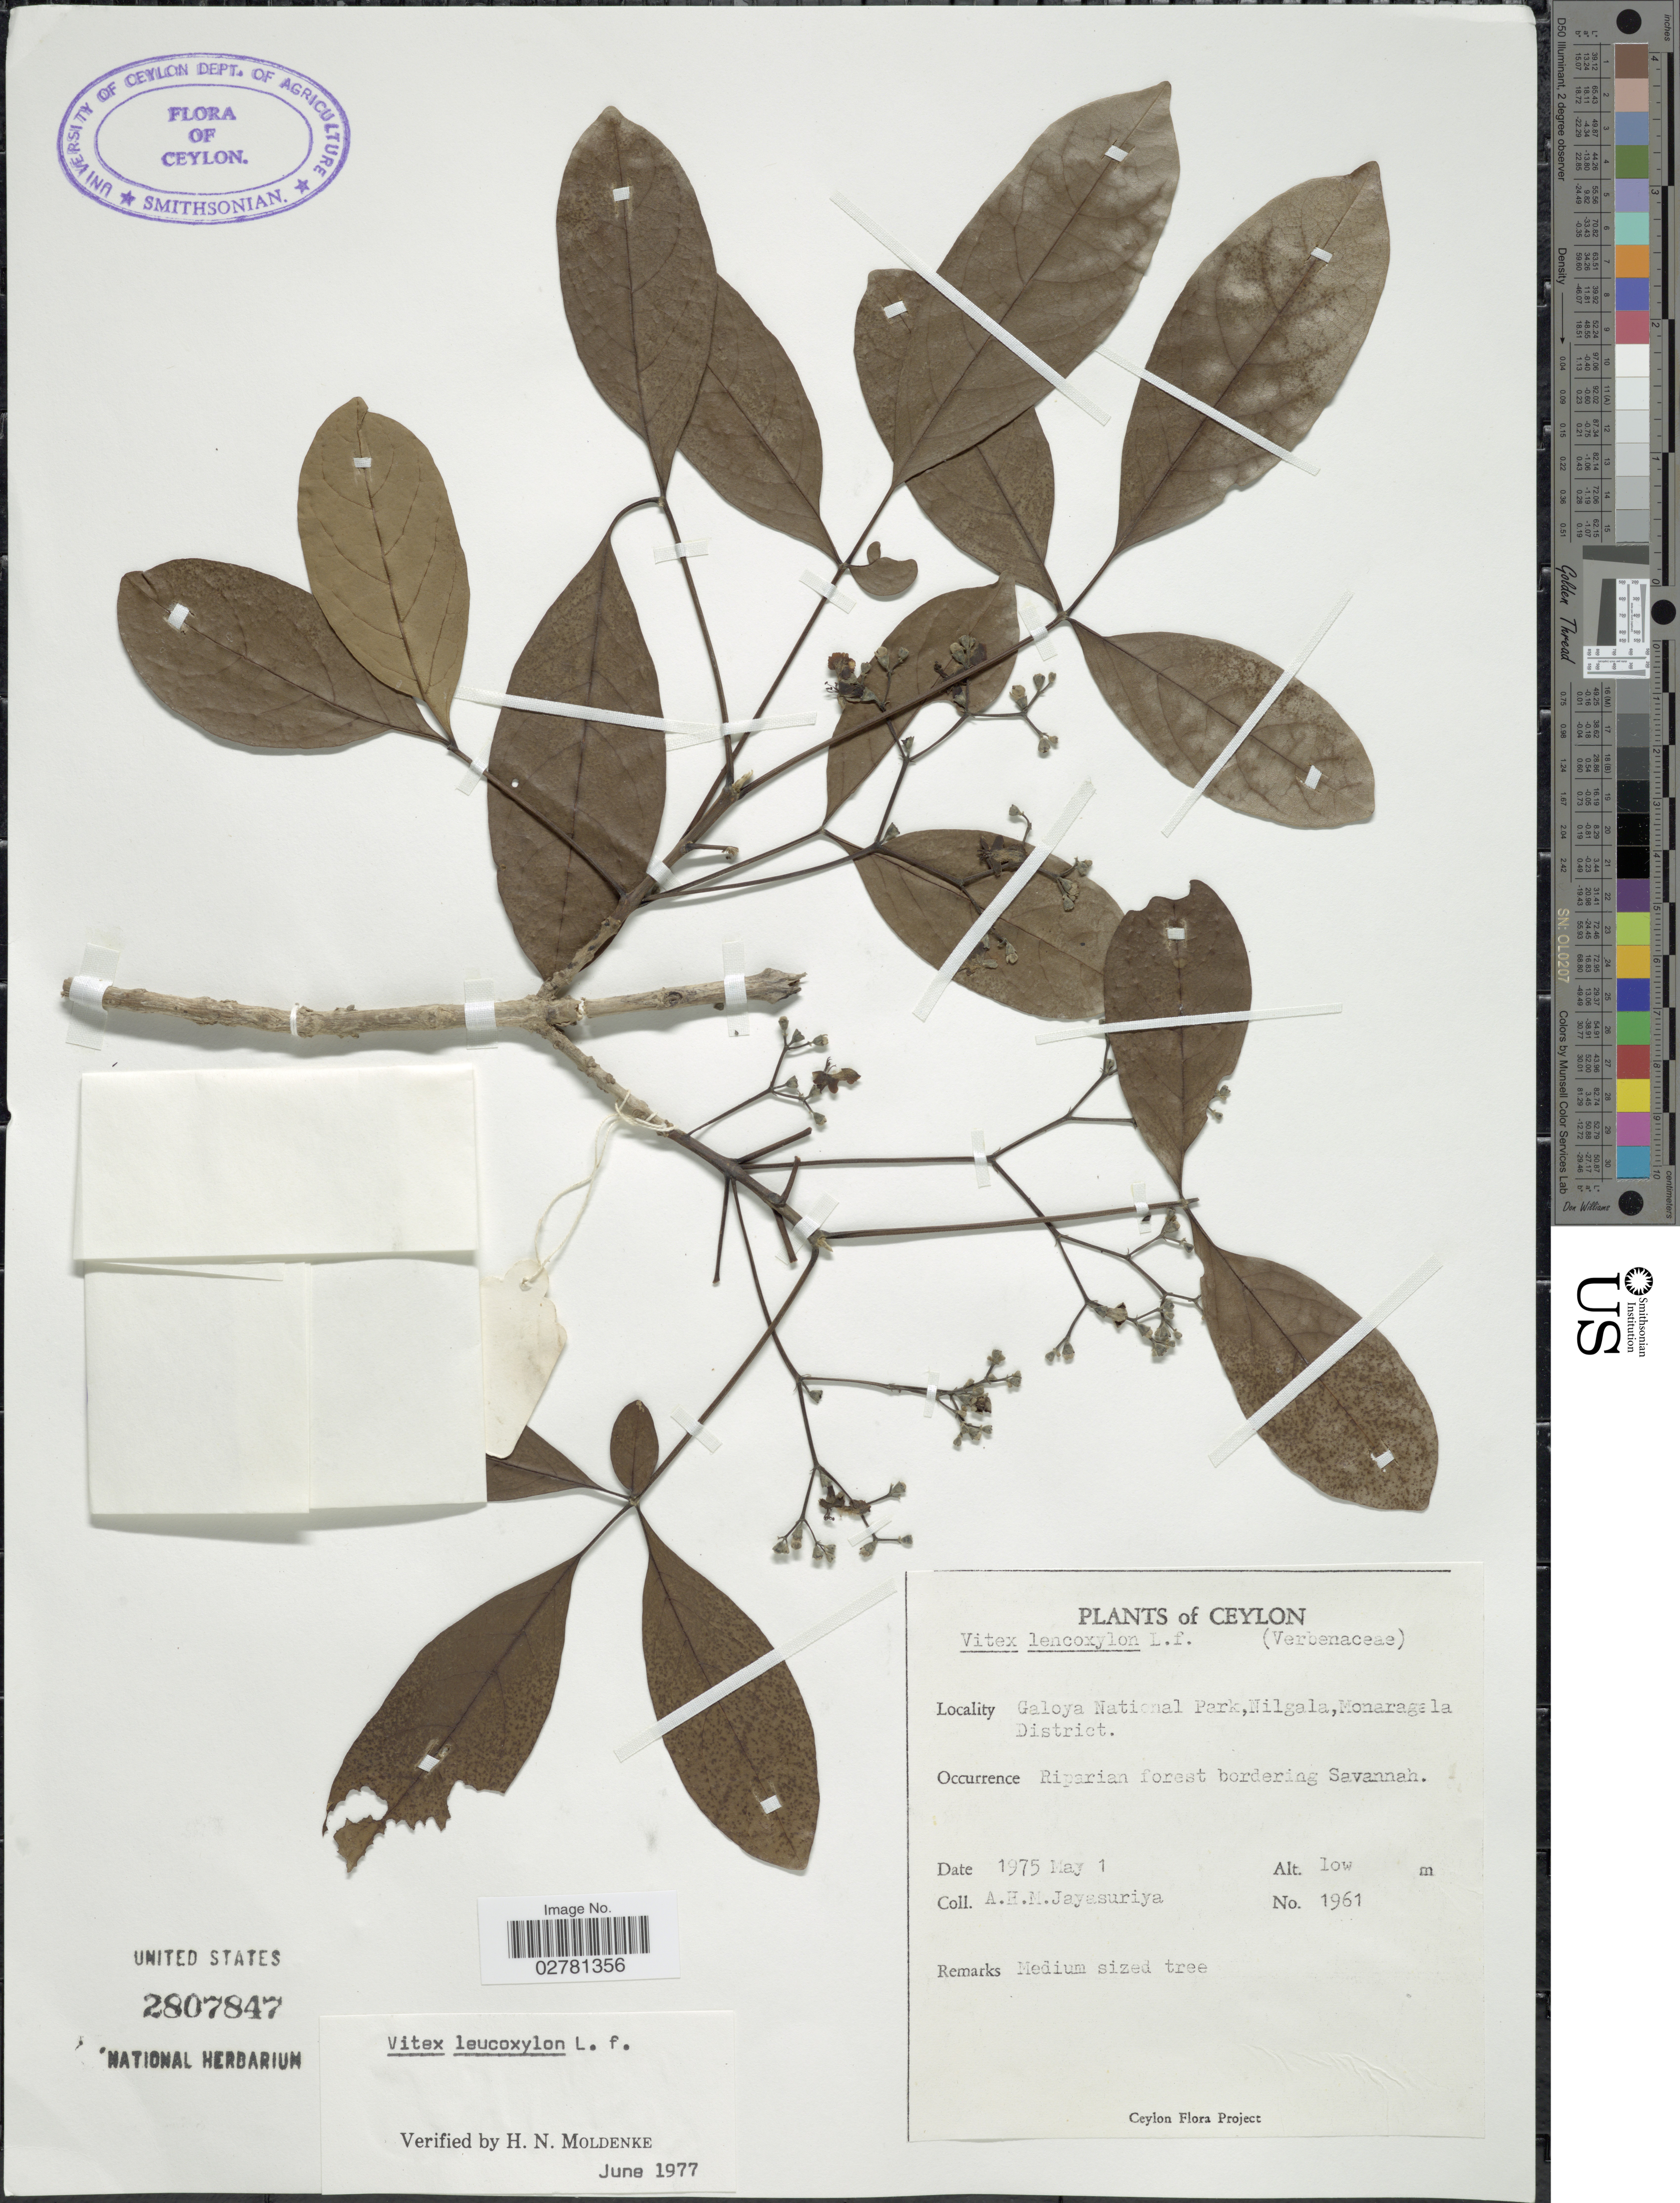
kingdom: Plantae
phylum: Tracheophyta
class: Magnoliopsida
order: Lamiales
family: Lamiaceae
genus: Vitex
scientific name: Vitex leucoxylon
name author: L. f.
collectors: A. H. Jayasuriya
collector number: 1961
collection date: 1975-05-01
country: Sri Lanka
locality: Ceylon. Galoya National Park, Nilgala, Monaragala District.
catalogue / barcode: US 2807847